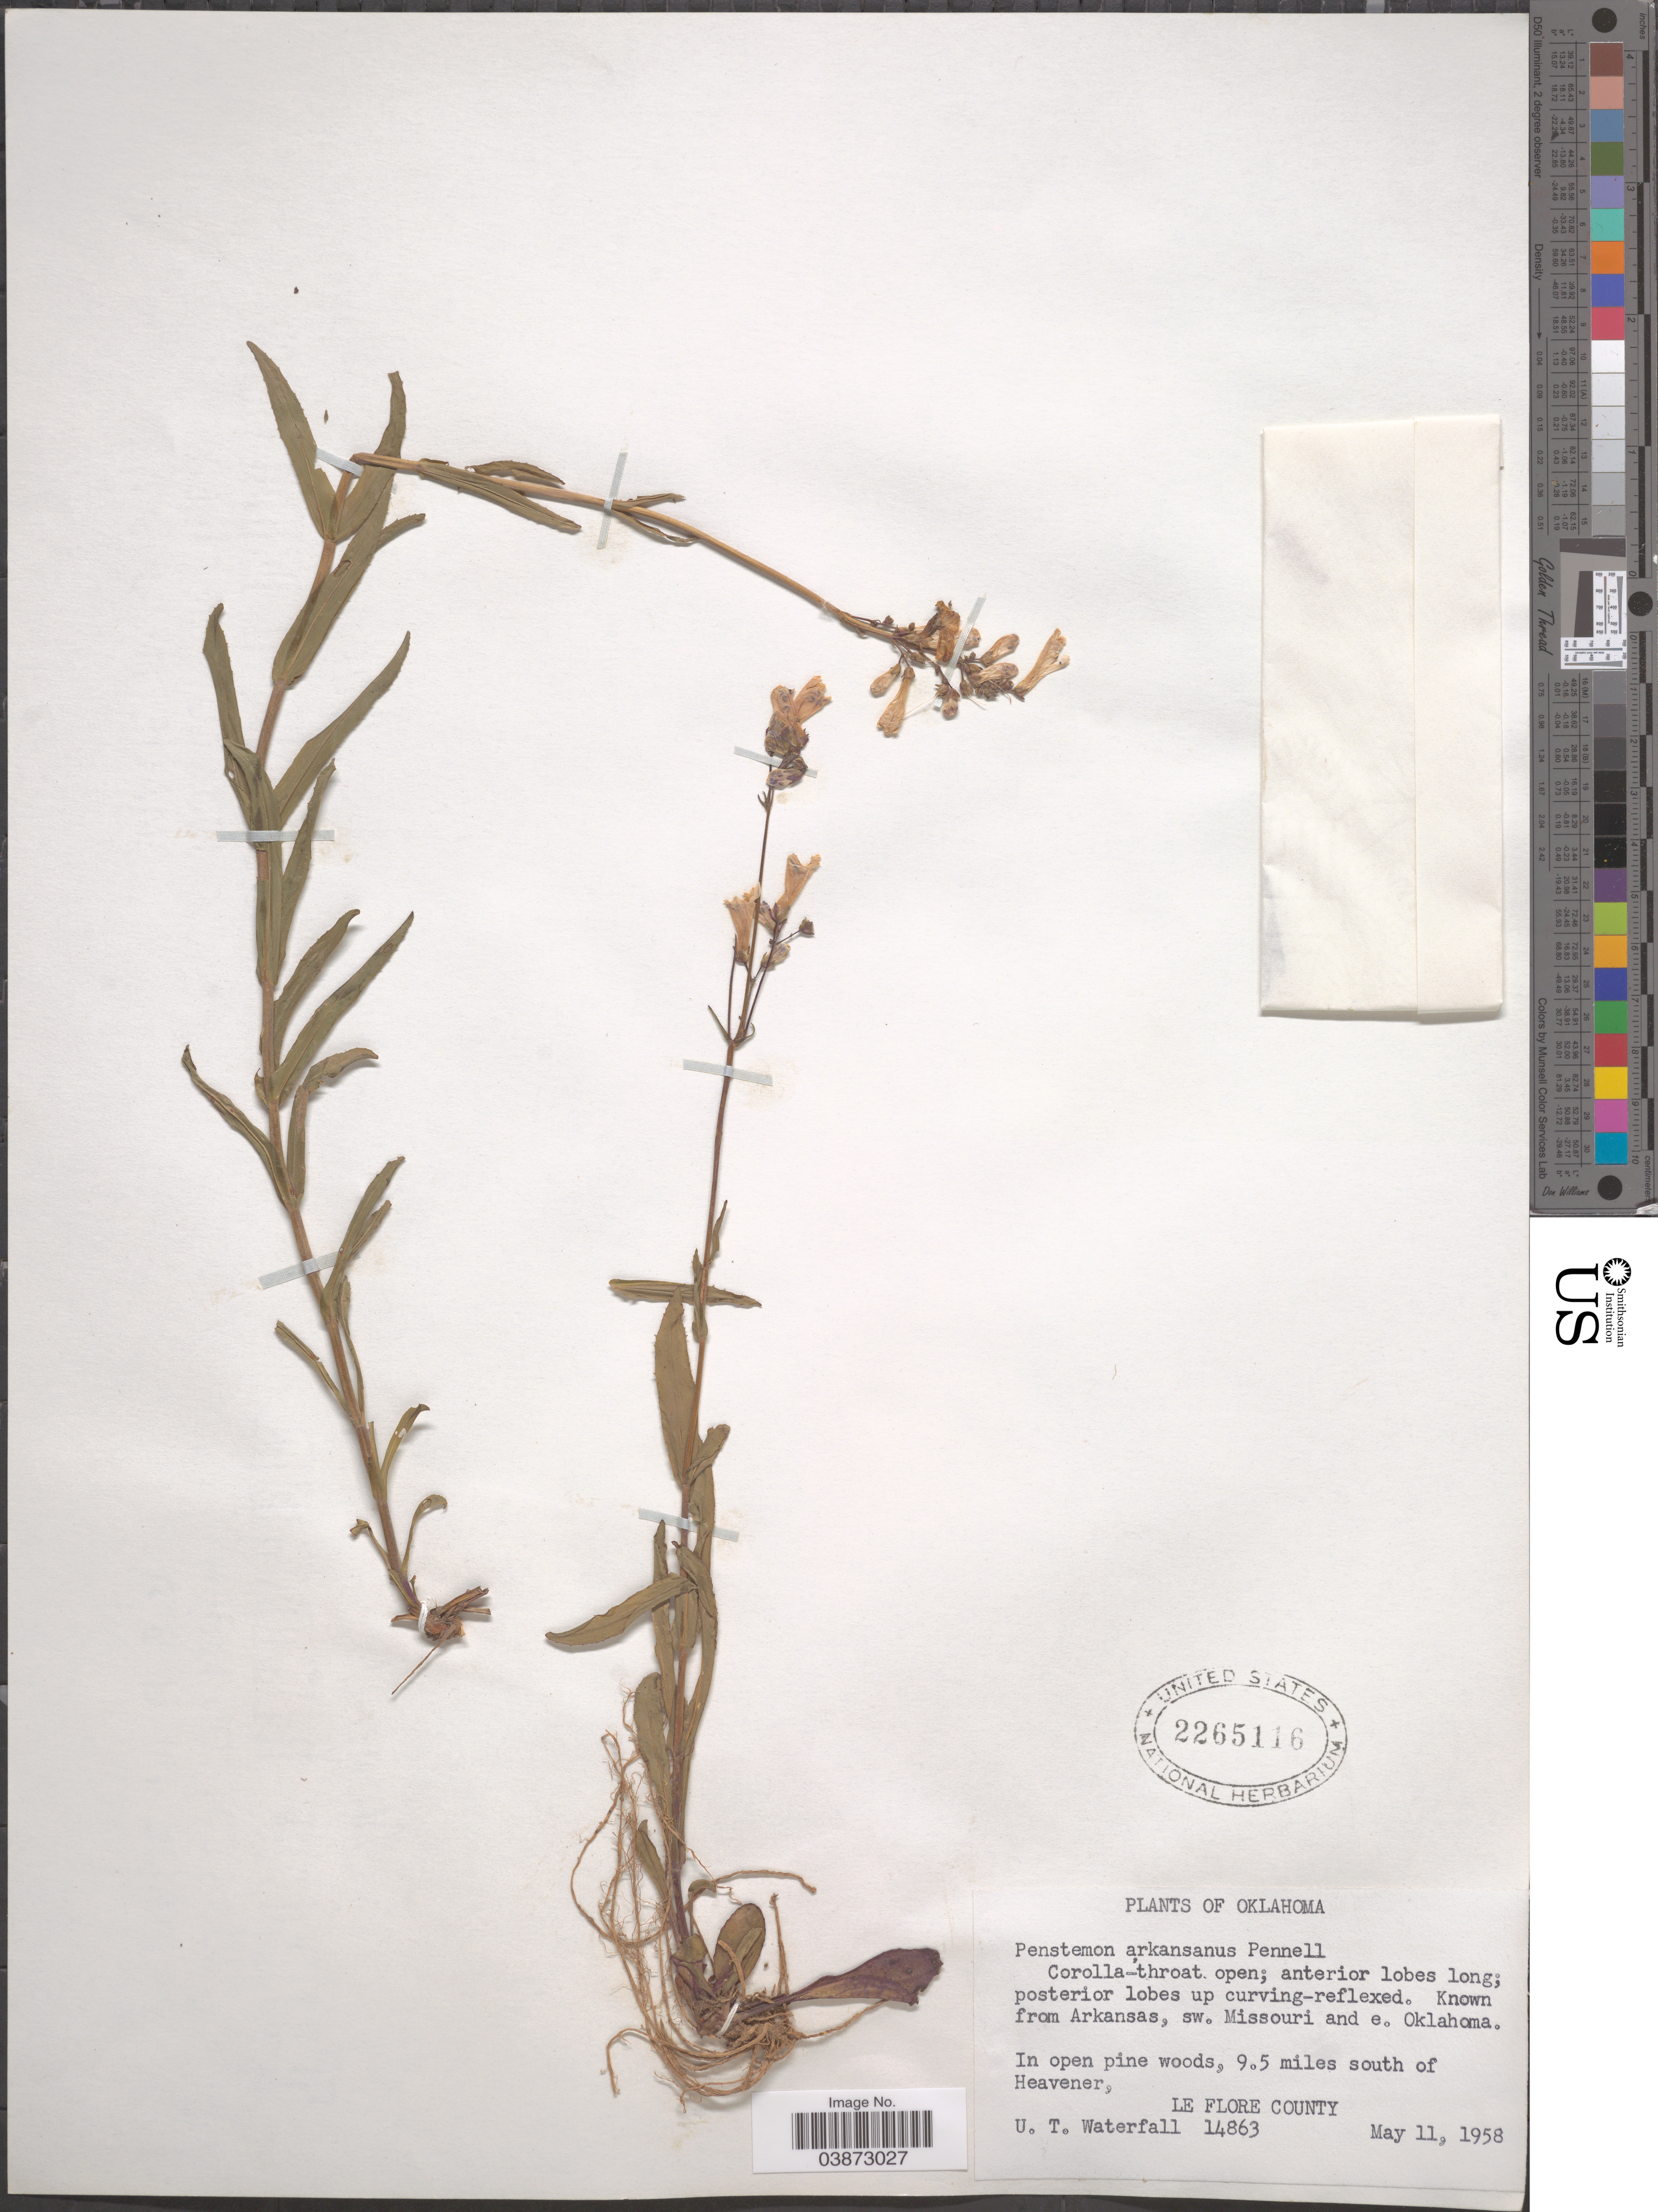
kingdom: Plantae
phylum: Tracheophyta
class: Magnoliopsida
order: Lamiales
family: Plantaginaceae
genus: Penstemon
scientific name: Penstemon arkansanus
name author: Pennell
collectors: U. T. Waterfall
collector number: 14863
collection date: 1958-05-11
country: United States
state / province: Oklahoma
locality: In open pine woods, 9.5 miles south of Heavener, Le Flore County.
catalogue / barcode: US 2265116